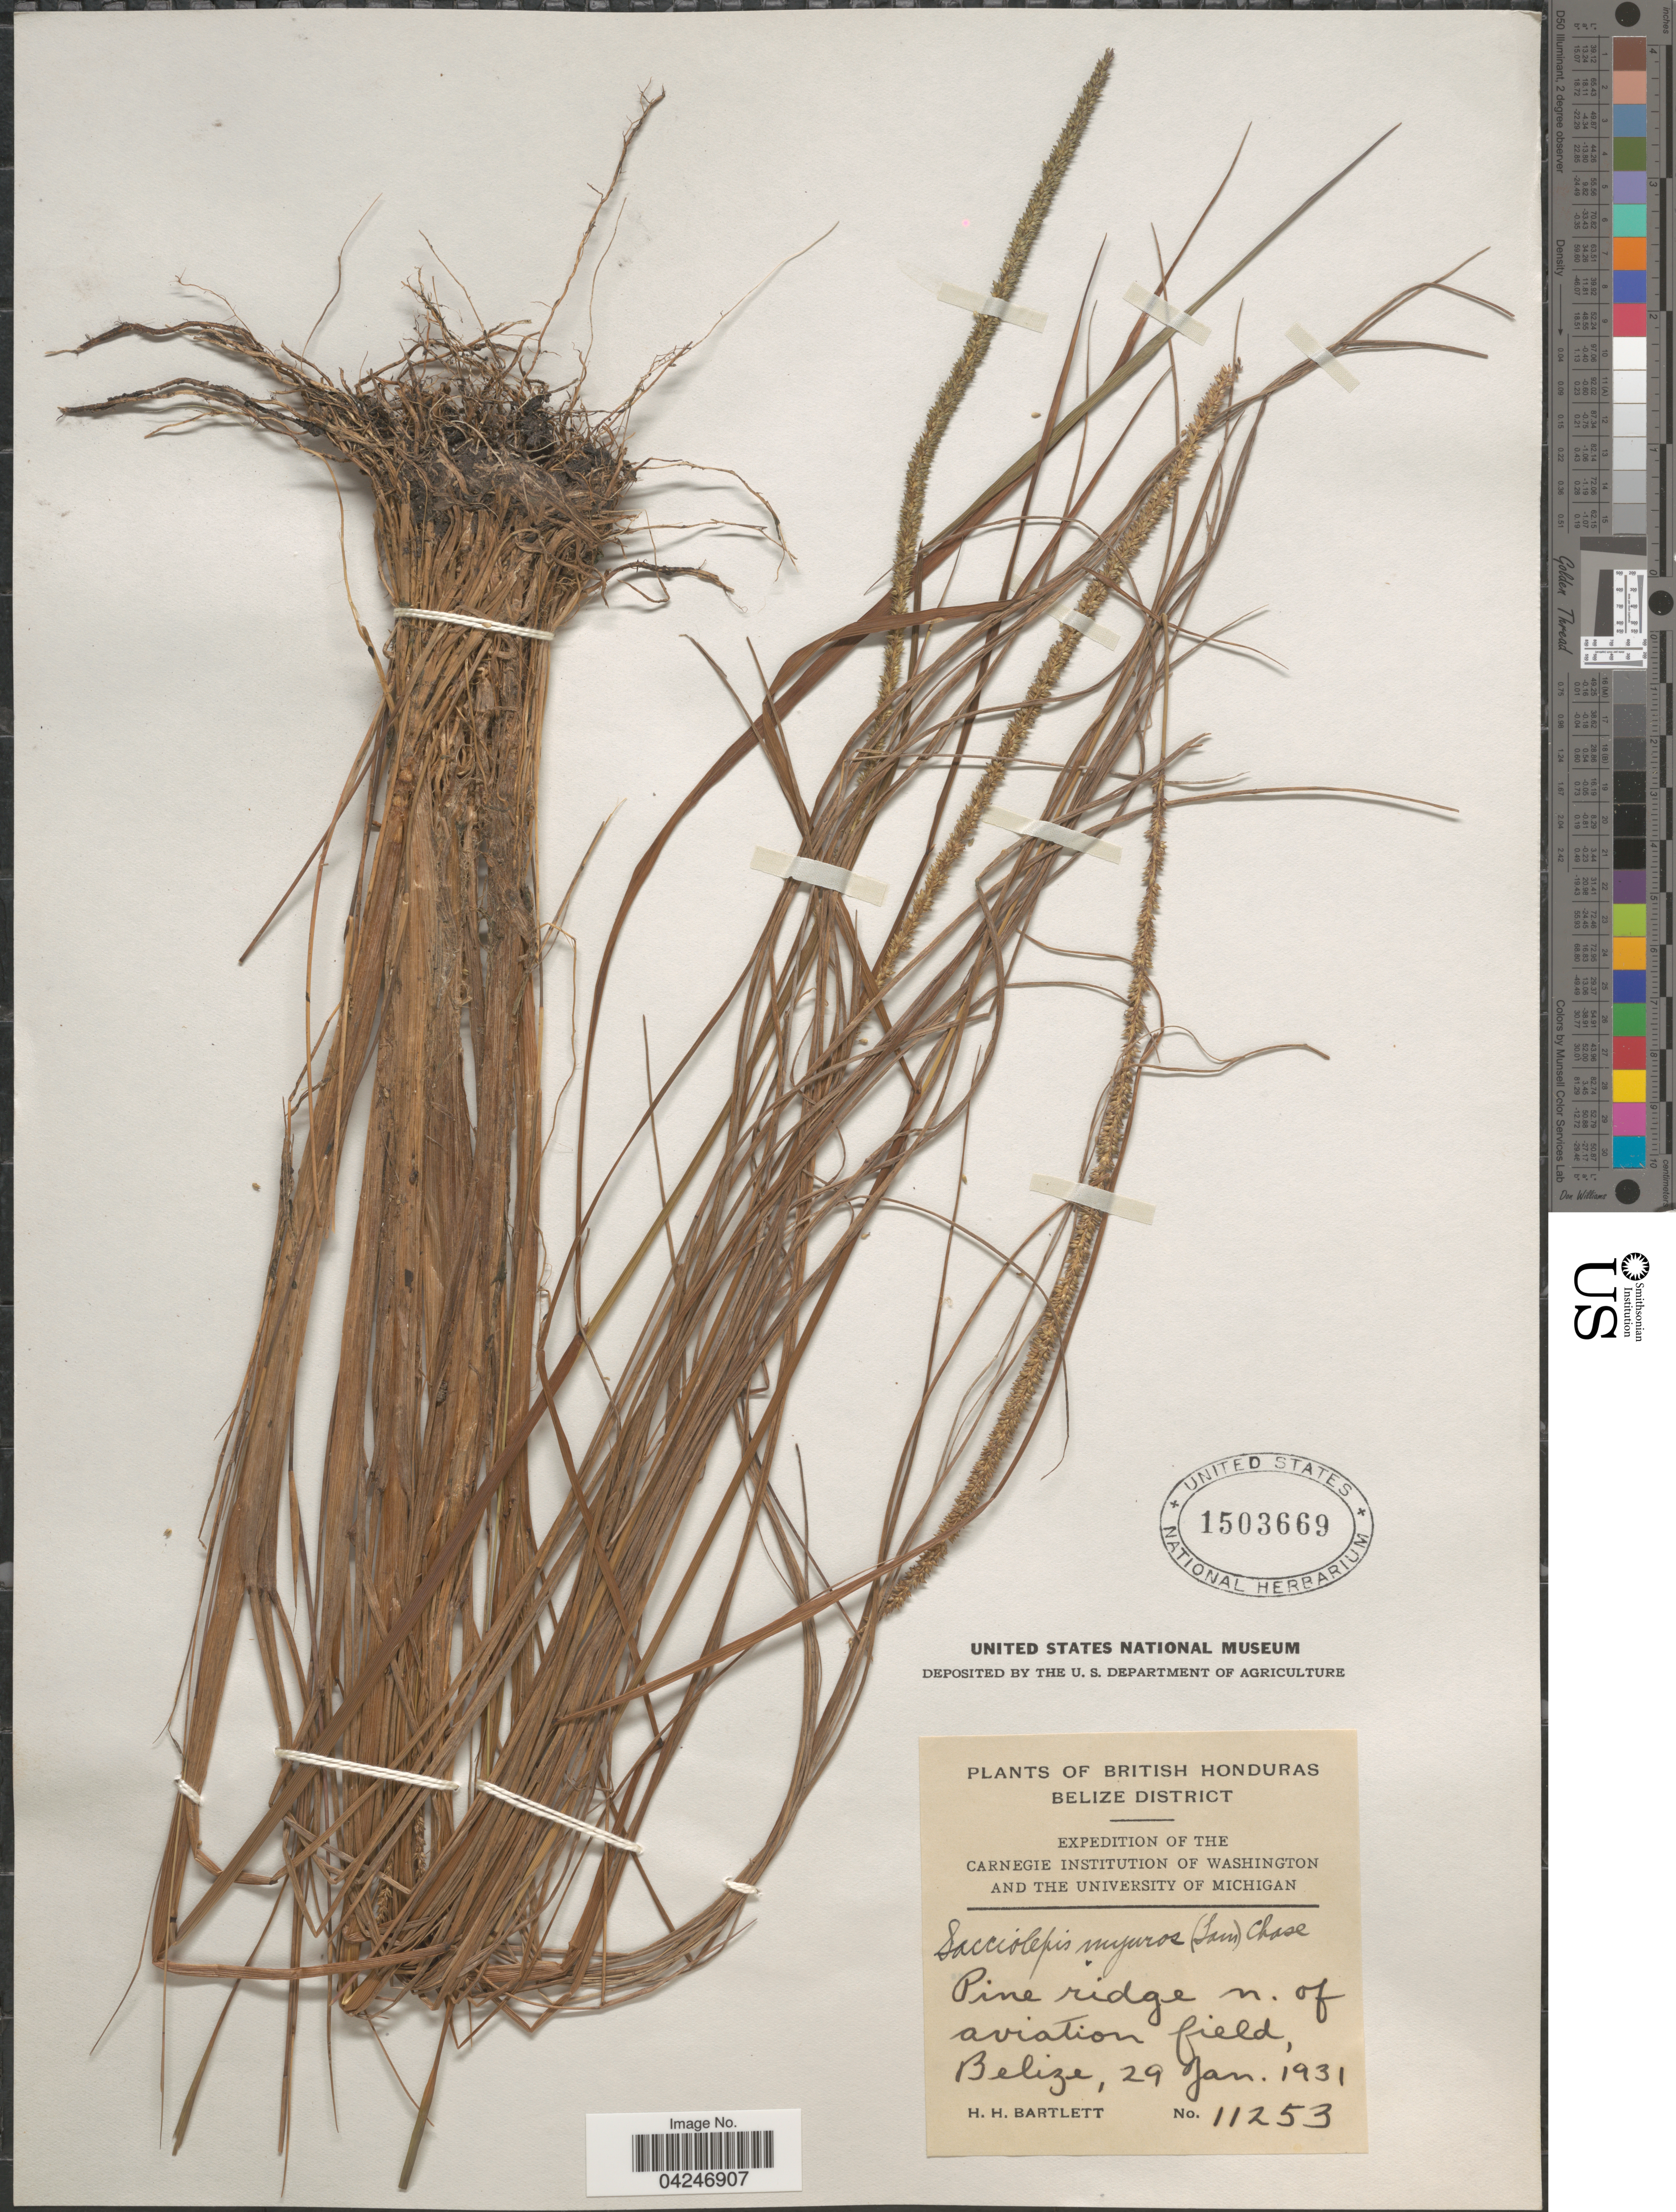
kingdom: Plantae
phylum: Tracheophyta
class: Liliopsida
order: Poales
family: Poaceae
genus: Sacciolepis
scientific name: Sacciolepis myuros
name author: (Lam.) Chase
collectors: H. H. Bartlett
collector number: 11253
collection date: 1931-01-29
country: Belize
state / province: Belize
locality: British Honduras. Belize District. Expedition Of The Carnegie Institution Of Washington And The University Of Michigan. Pine ridge n. of aviation field.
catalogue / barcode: US 1503669